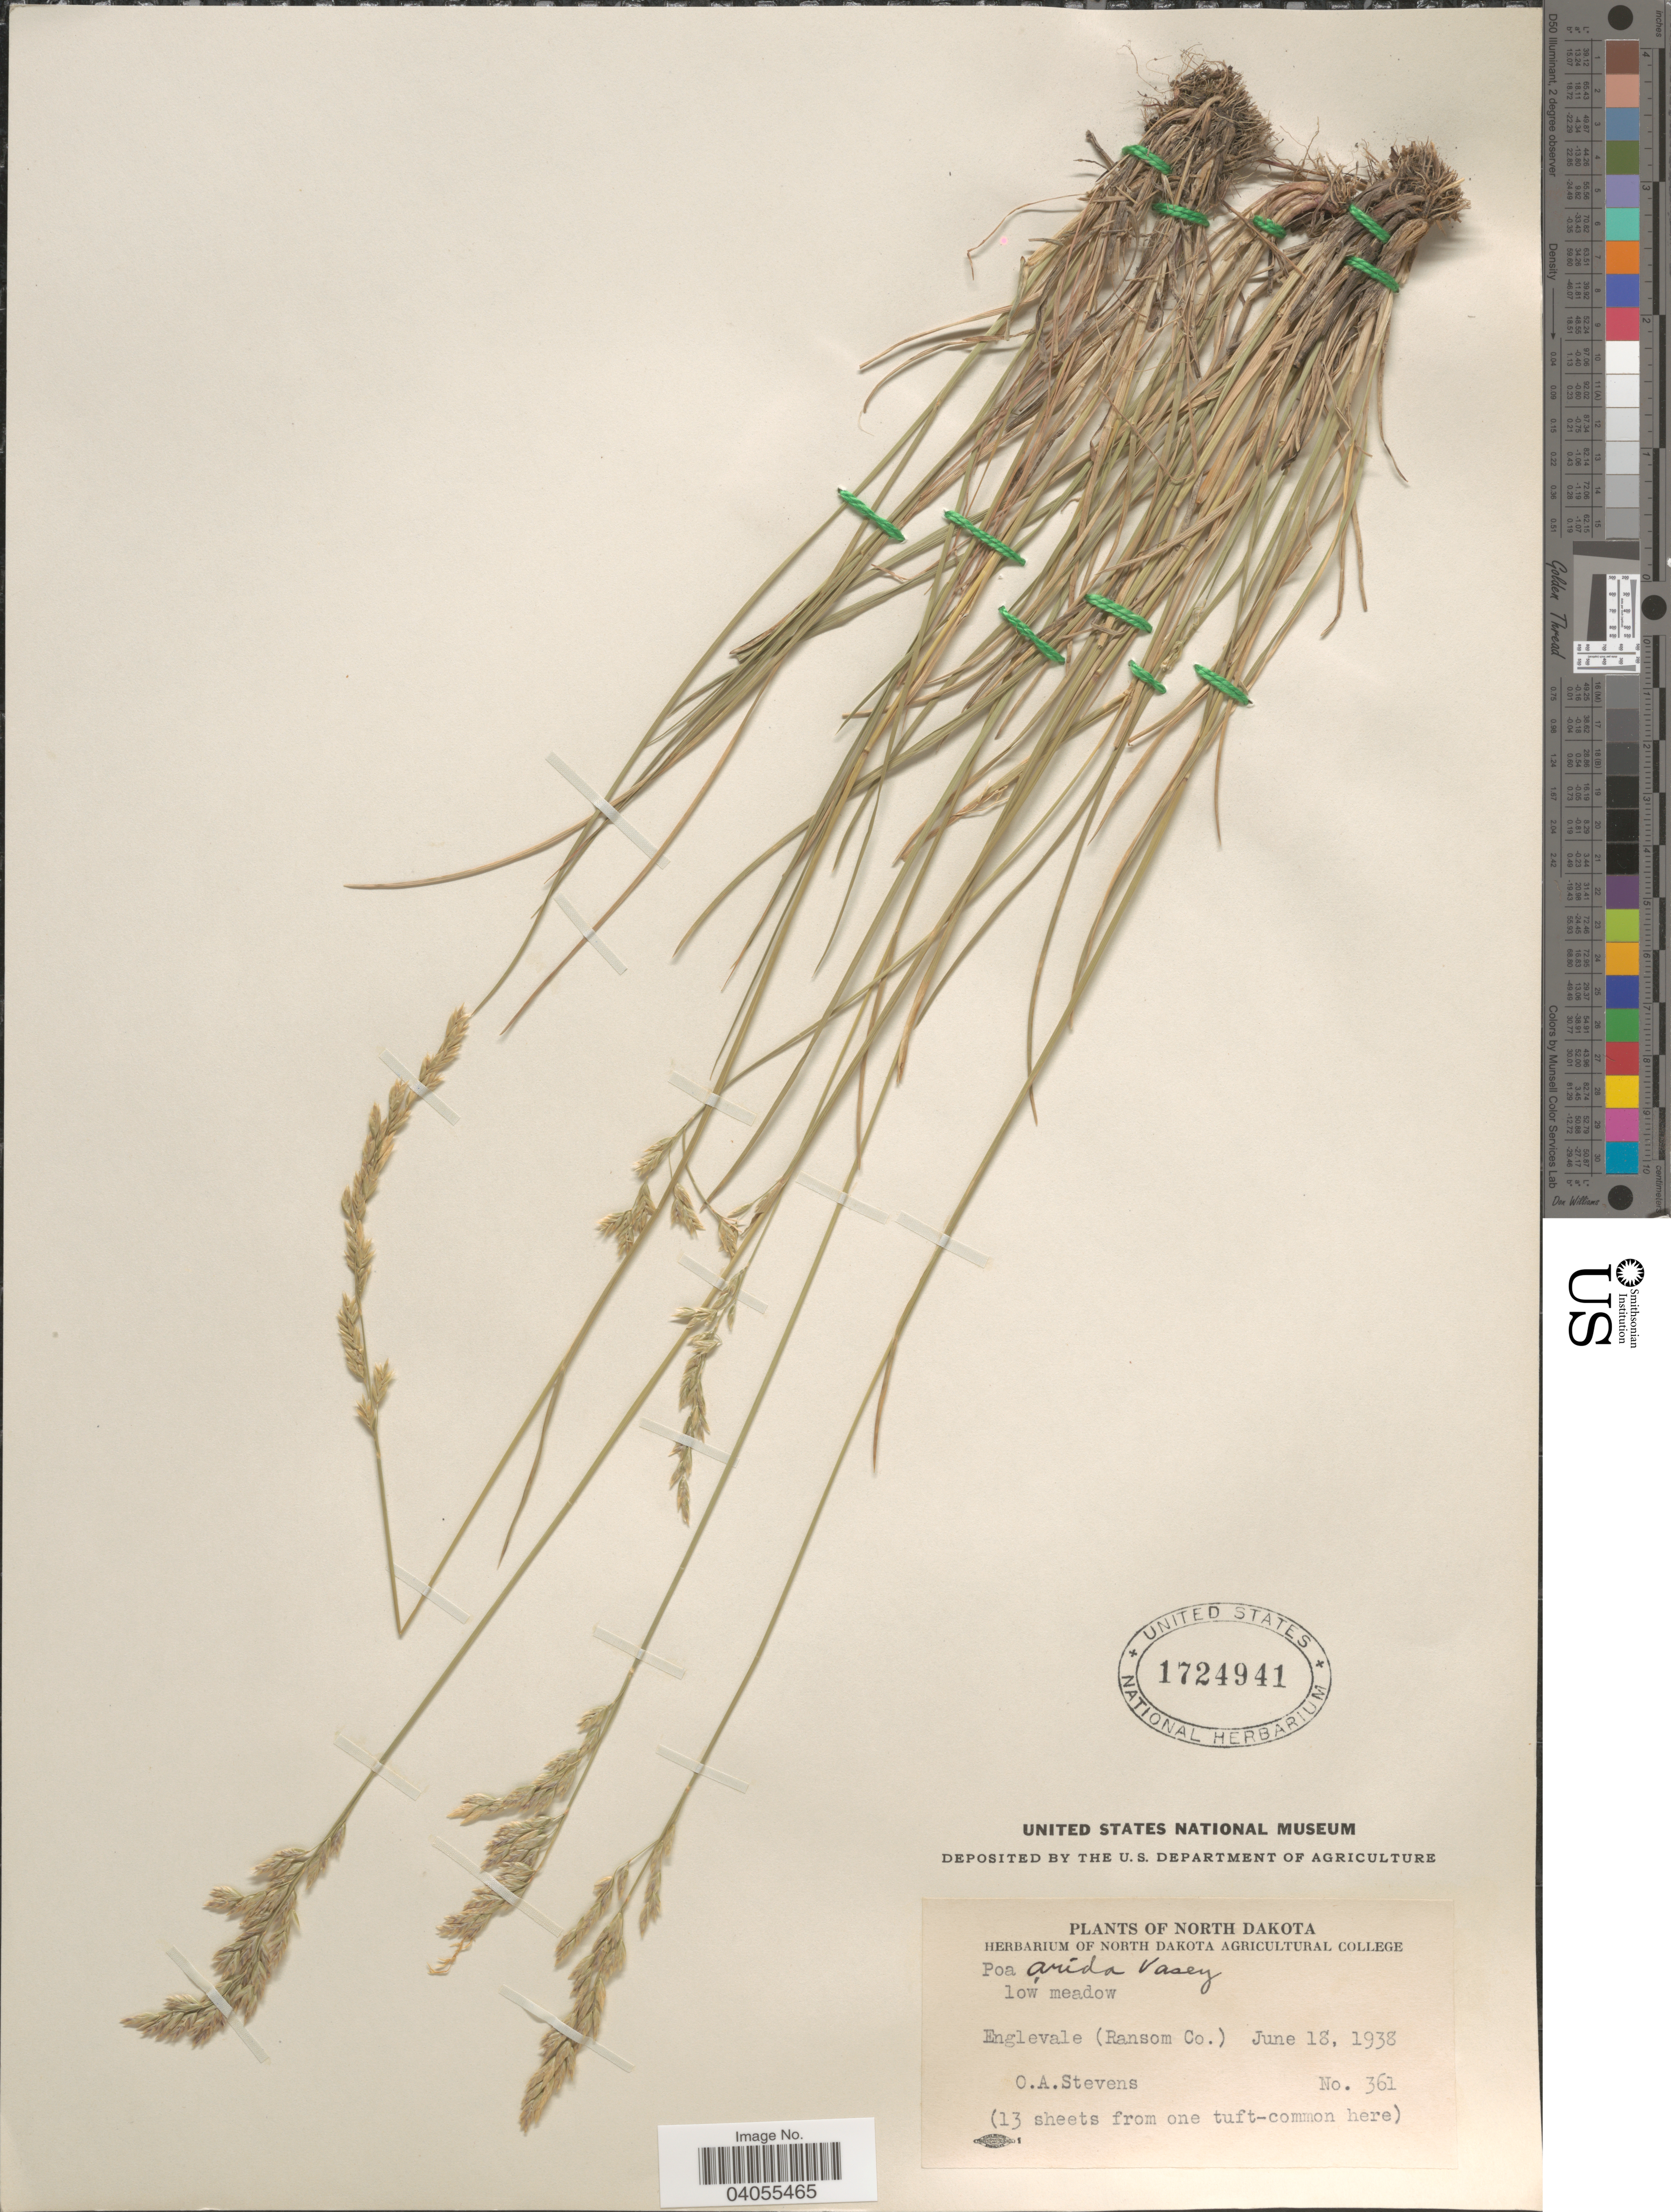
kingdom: Plantae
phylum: Tracheophyta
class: Liliopsida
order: Poales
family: Poaceae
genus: Poa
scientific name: Poa arida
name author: Vasey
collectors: O. A. Stevens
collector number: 361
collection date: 1938-06-18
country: United States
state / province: North Dakota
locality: Englevale (Ransom Co.)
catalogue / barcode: US 1924941